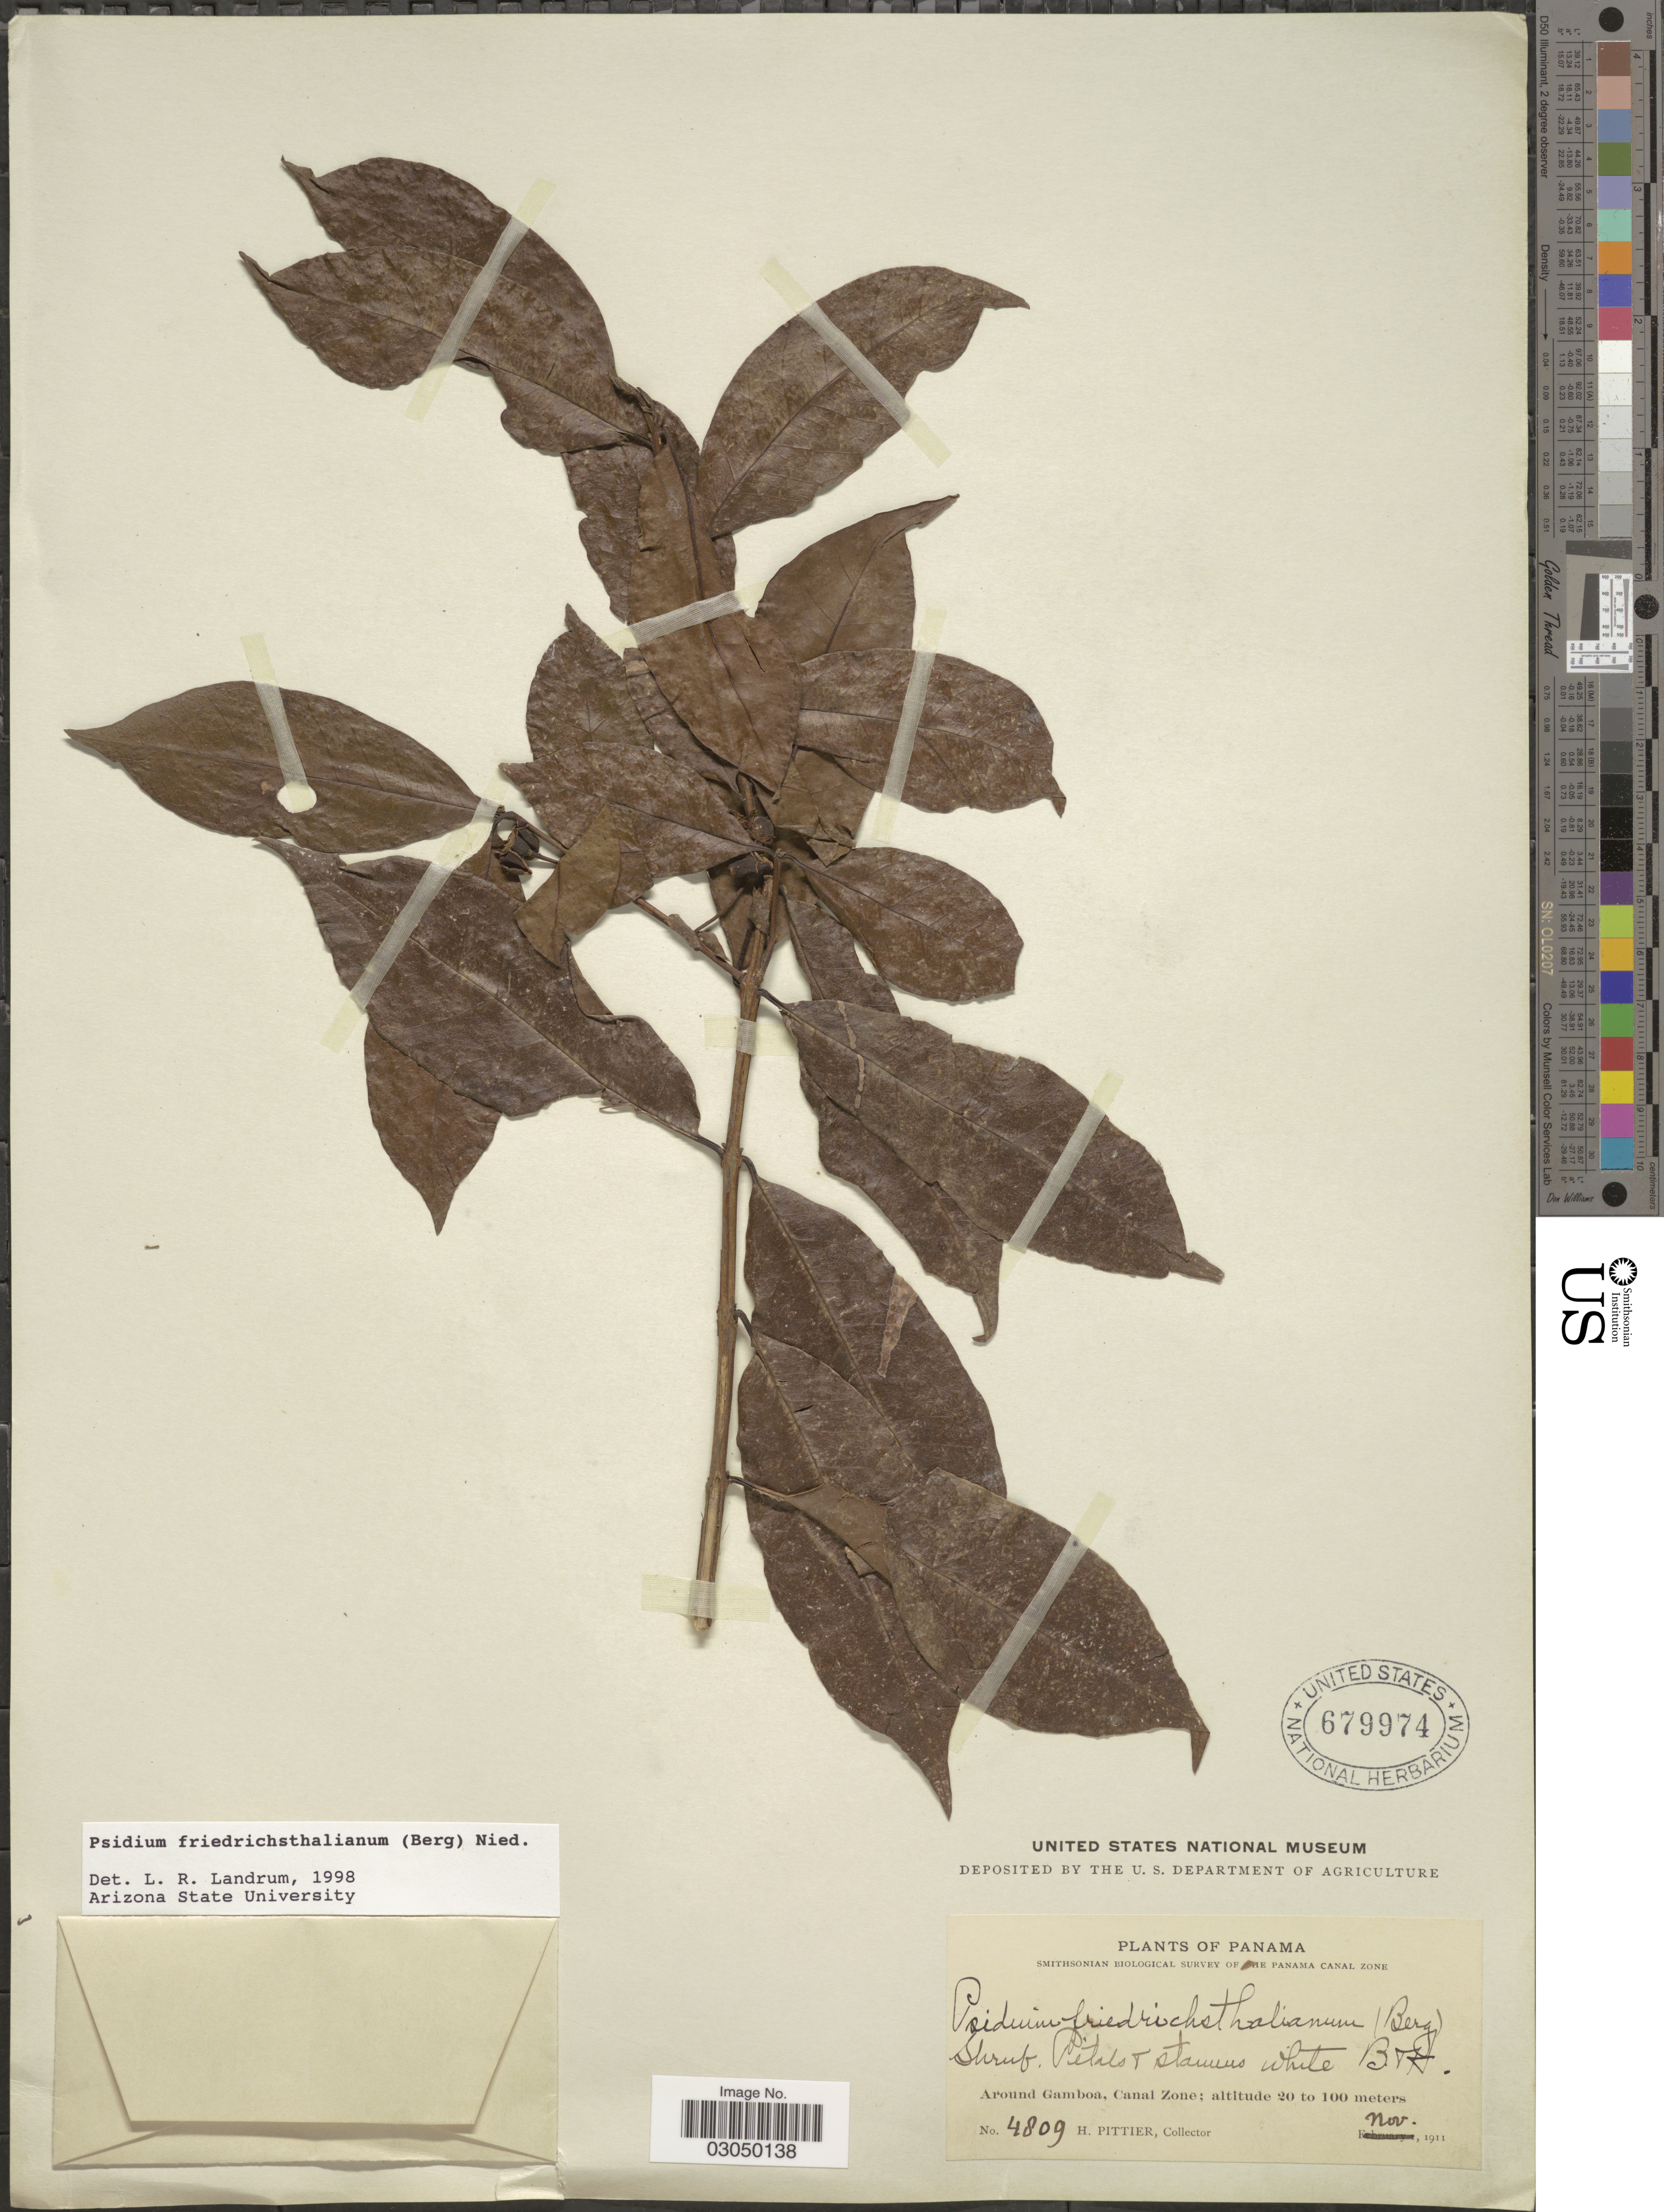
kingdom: Plantae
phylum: Tracheophyta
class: Magnoliopsida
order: Myrtales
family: Myrtaceae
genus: Psidium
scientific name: Psidium friedrichsthalianum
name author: (O. Berg) Nied.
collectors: H. F. Pittier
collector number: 4809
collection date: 1911-11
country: Panama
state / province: Colón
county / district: Canal Zone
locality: Around Gamboa, Canal Zone.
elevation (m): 20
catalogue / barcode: US 679974